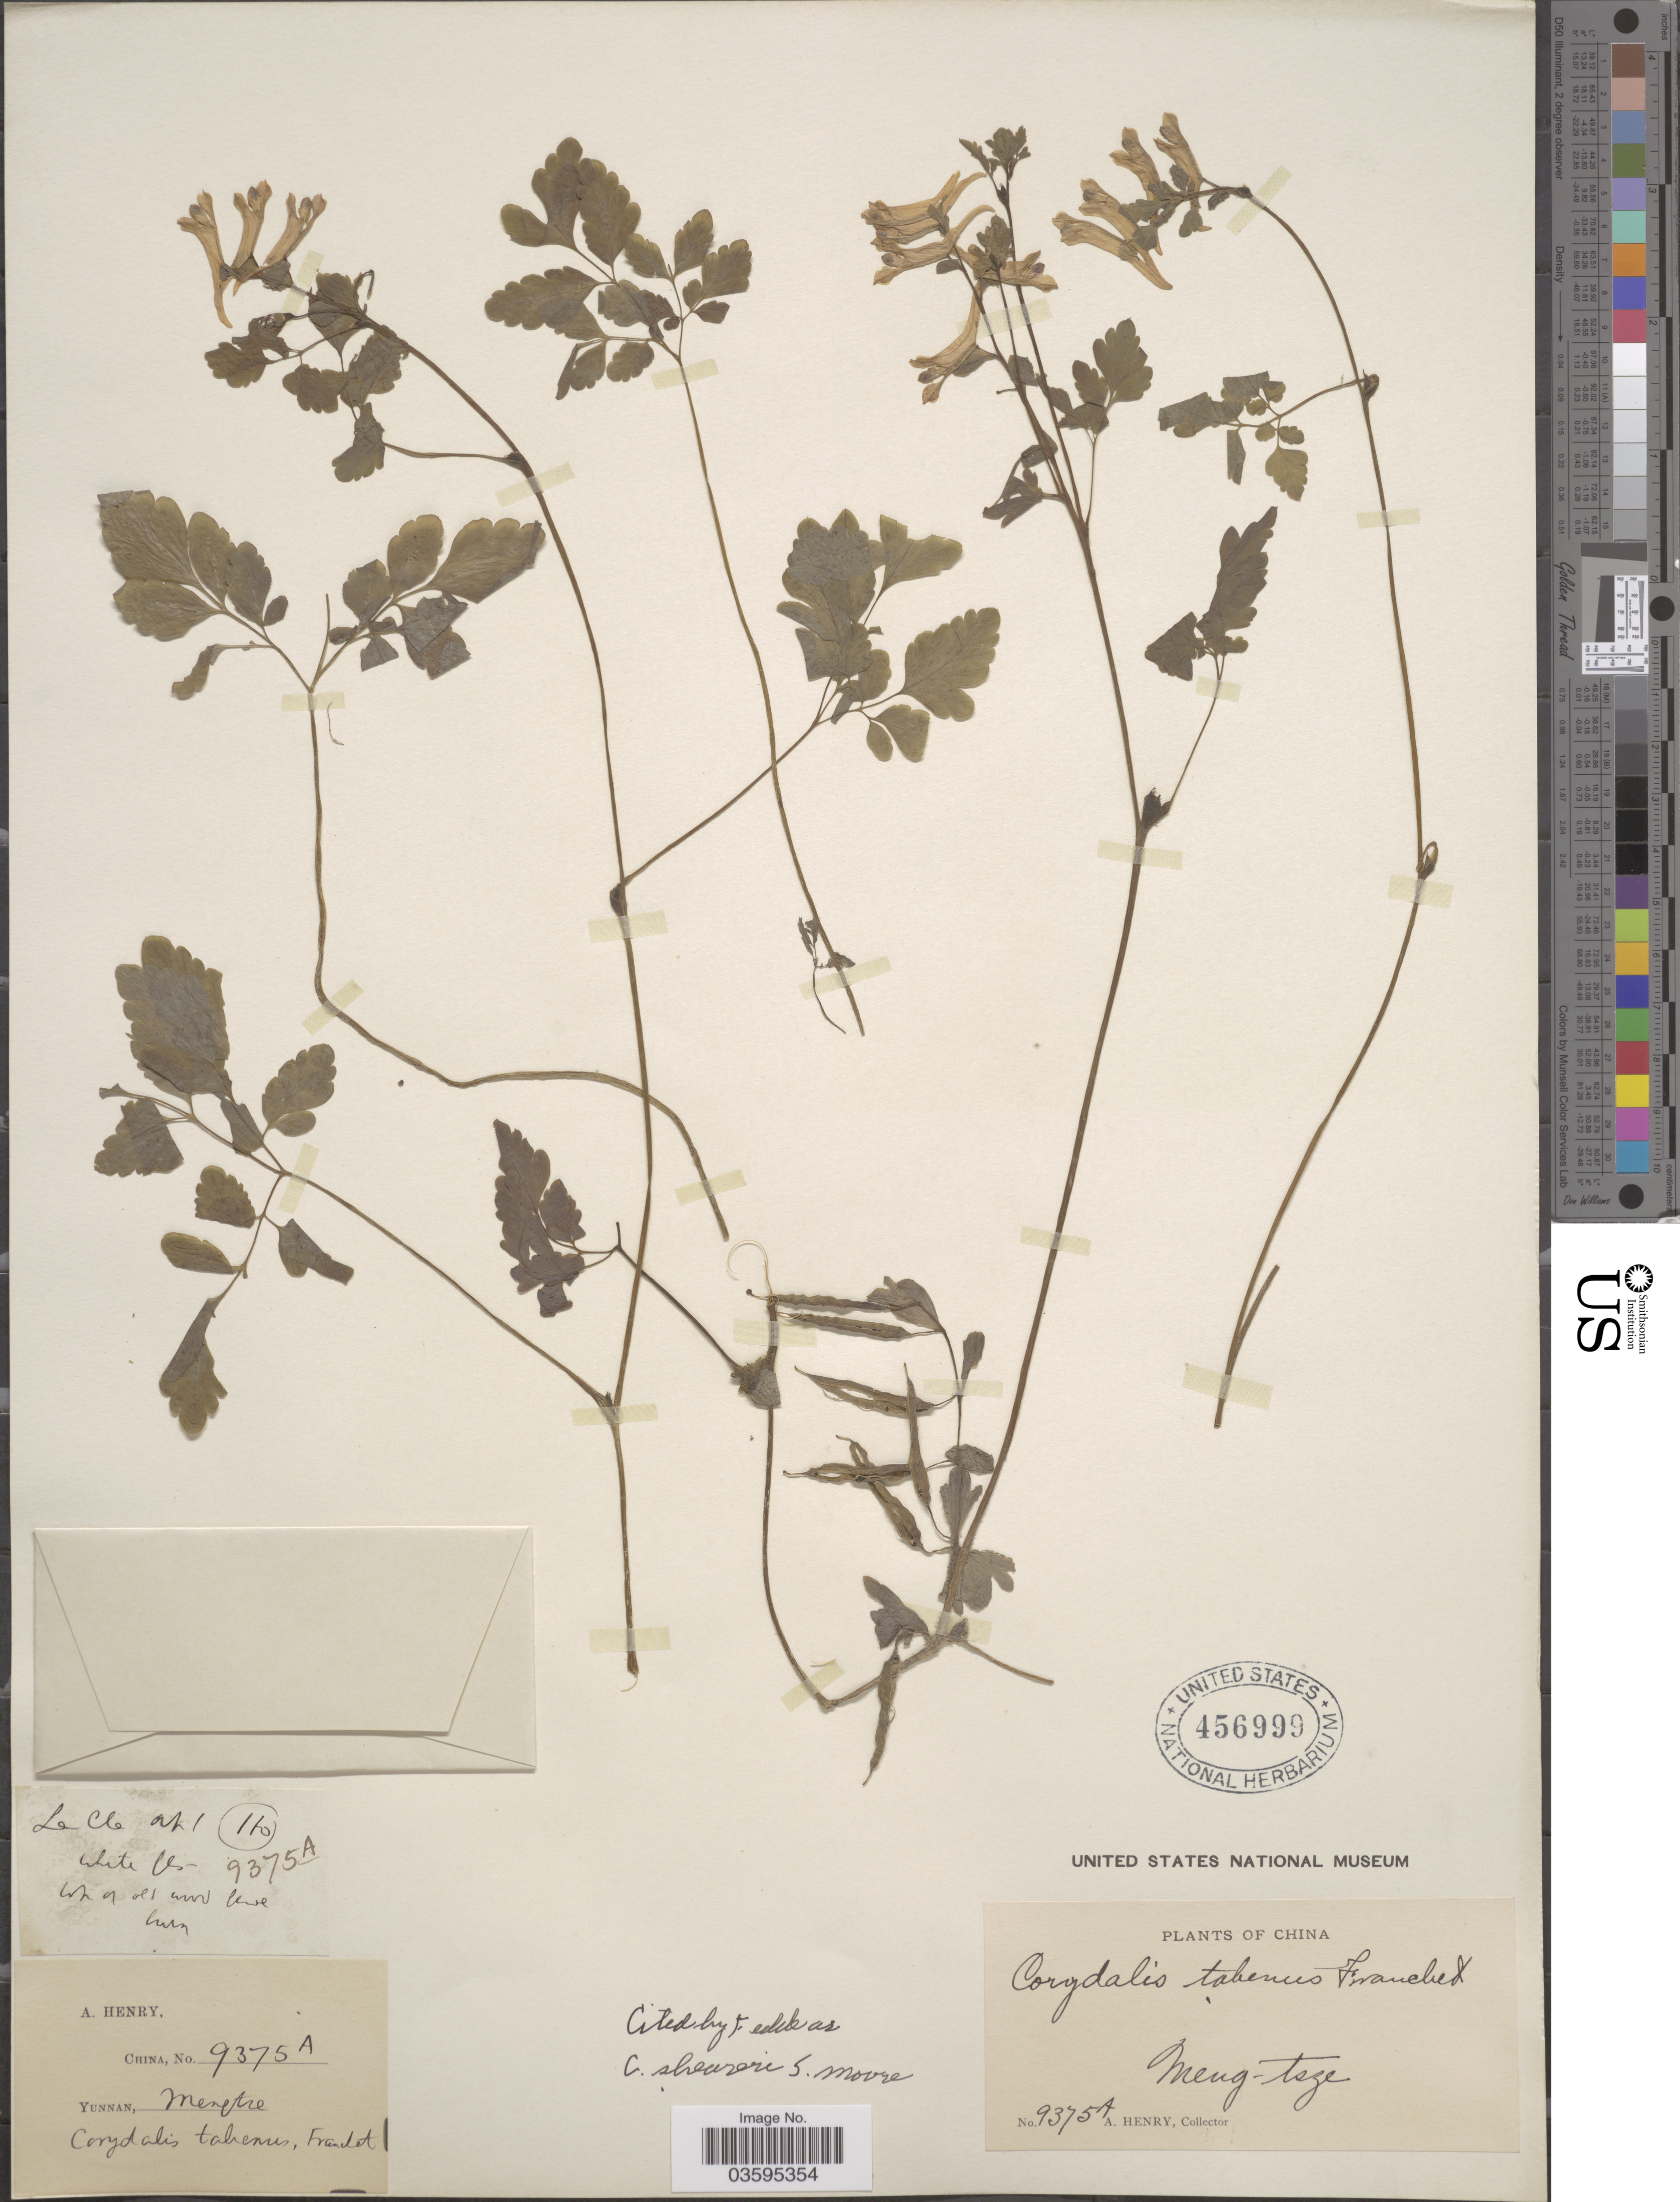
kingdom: Plantae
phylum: Tracheophyta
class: Magnoliopsida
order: Ranunculales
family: Papaveraceae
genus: Corydalis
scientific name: Corydalis sheareri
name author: S. Moore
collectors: A. Henry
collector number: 9375 A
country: China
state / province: Yunnan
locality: Meng-tsze.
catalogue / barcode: US 456999